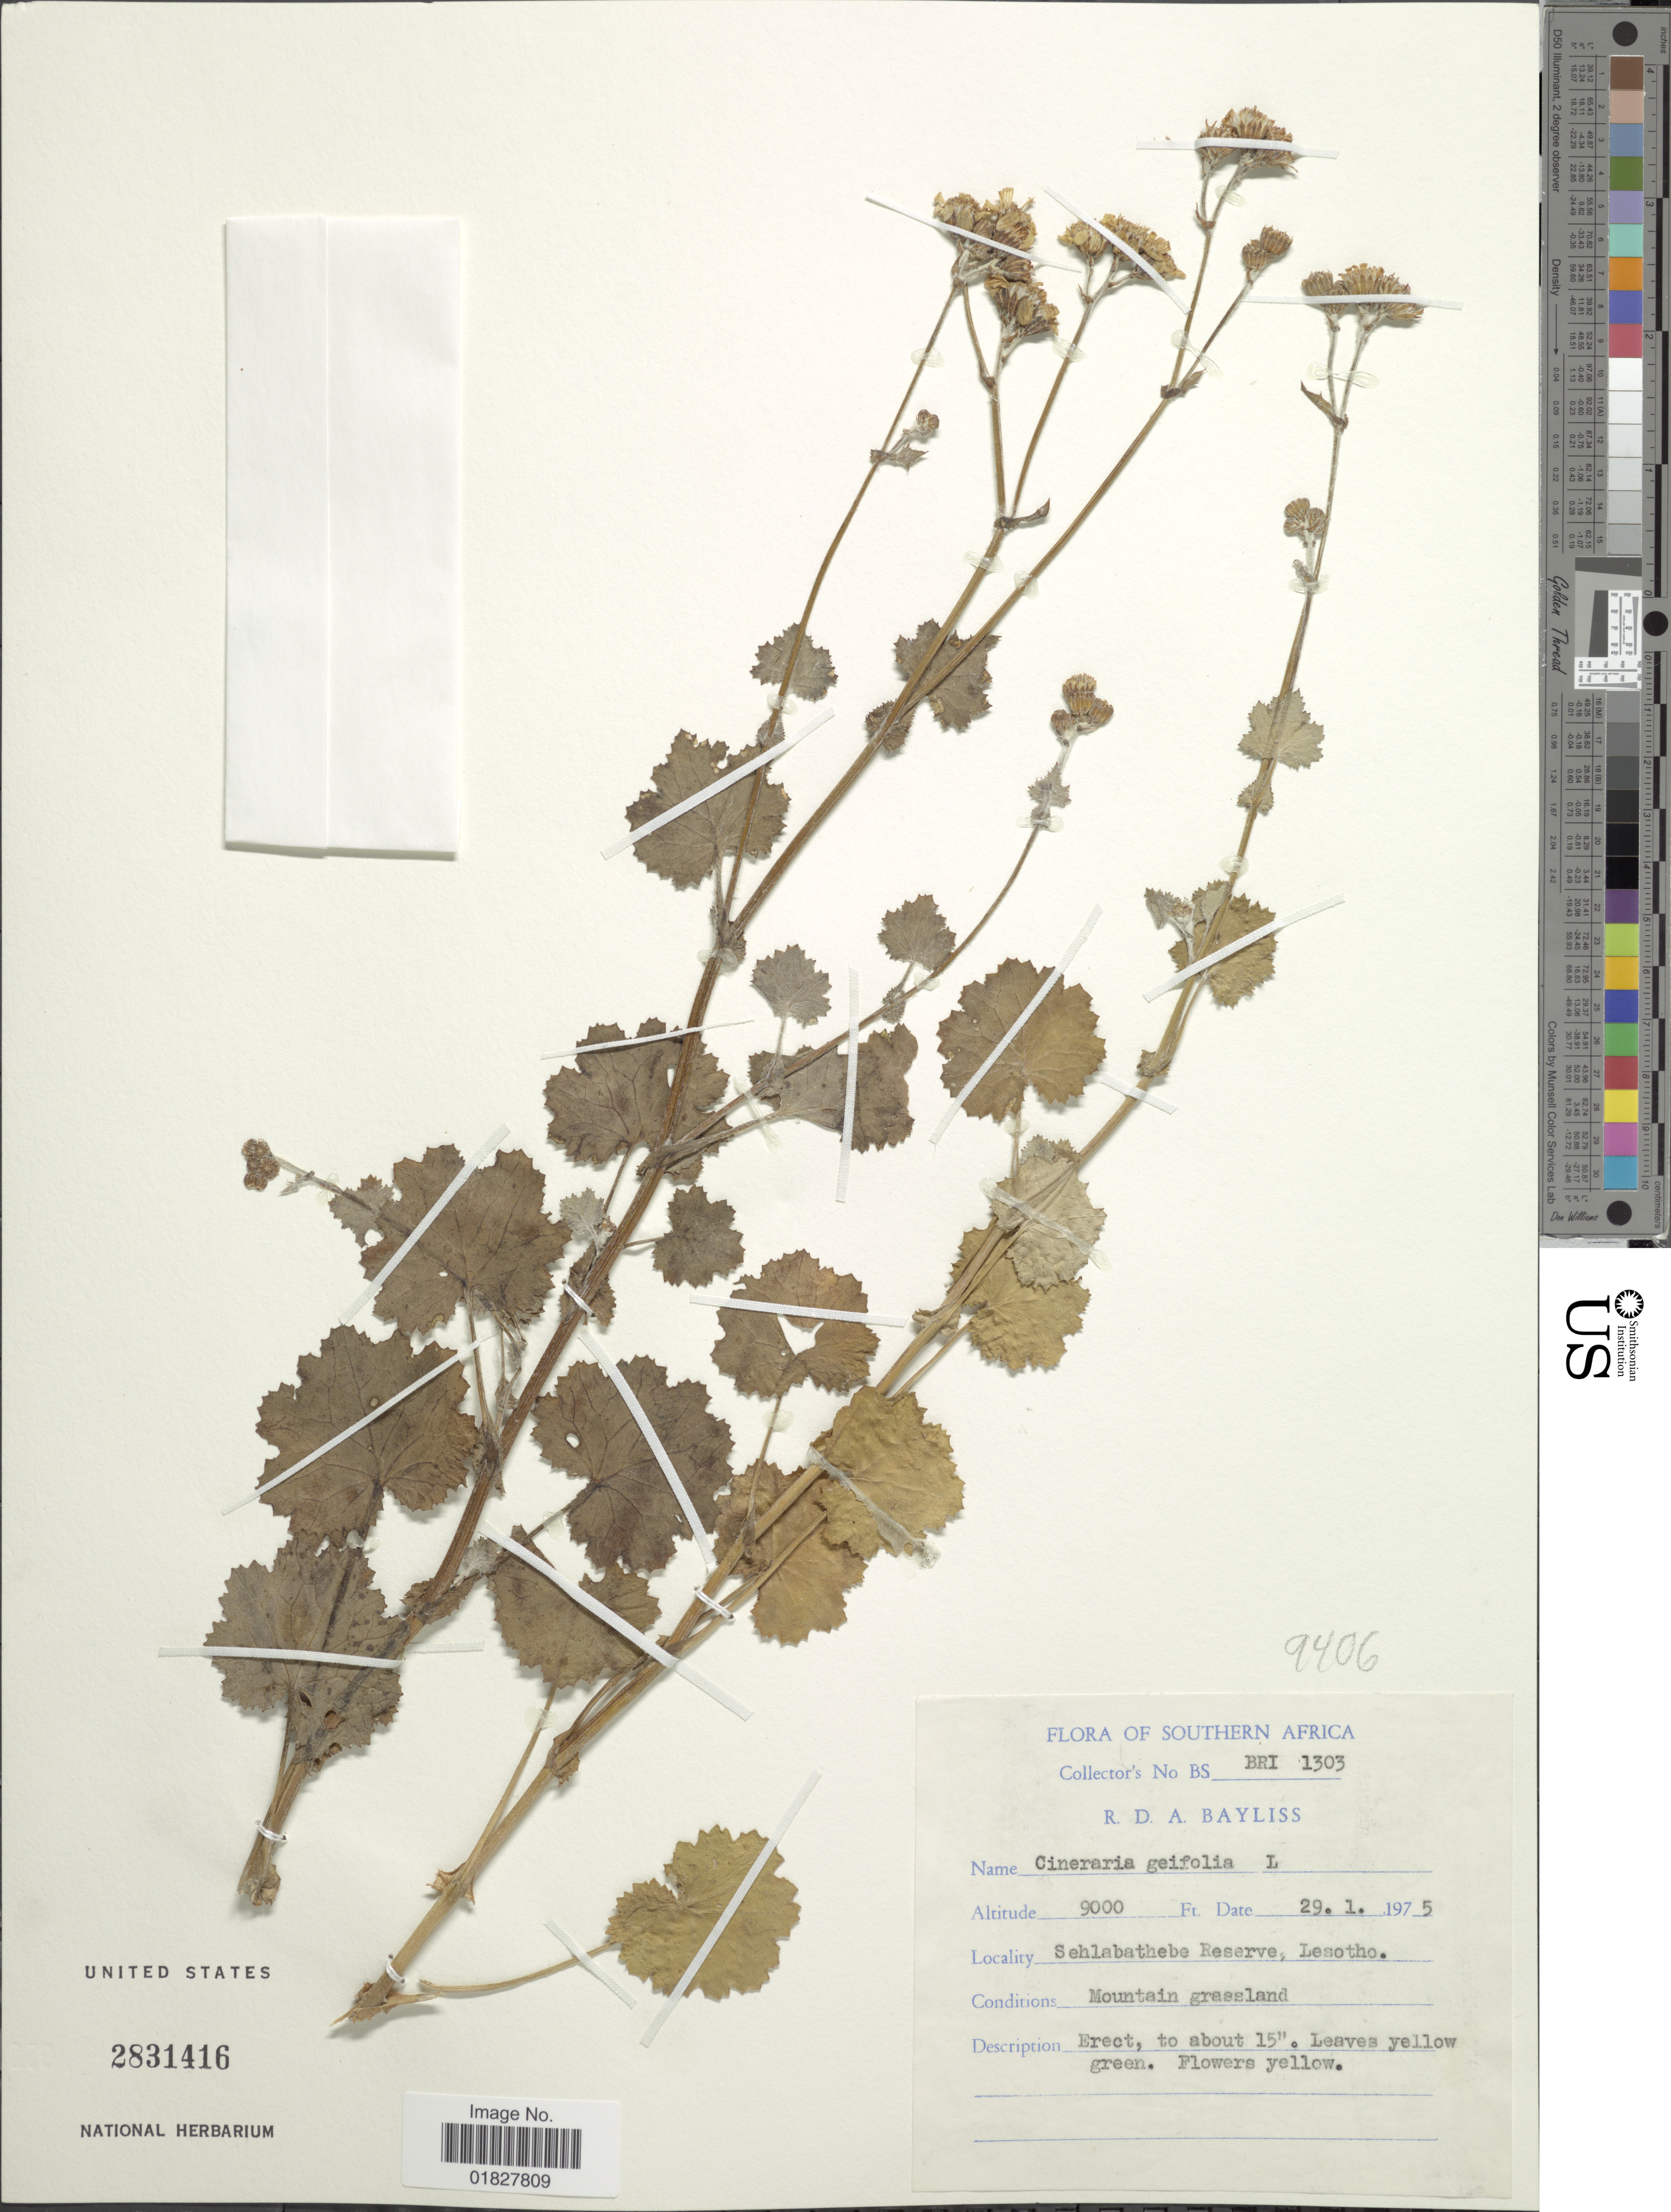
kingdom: Plantae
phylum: Tracheophyta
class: Magnoliopsida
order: Asterales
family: Asteraceae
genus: Cineraria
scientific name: Cineraria geifolia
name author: Thunb.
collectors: R. Bayliss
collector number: BS/BRI1303*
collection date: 1975-01-29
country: South Africa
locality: Southern Africa, Sehlabathebe Reserve, Lesotho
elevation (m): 2743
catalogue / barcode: US 2831416